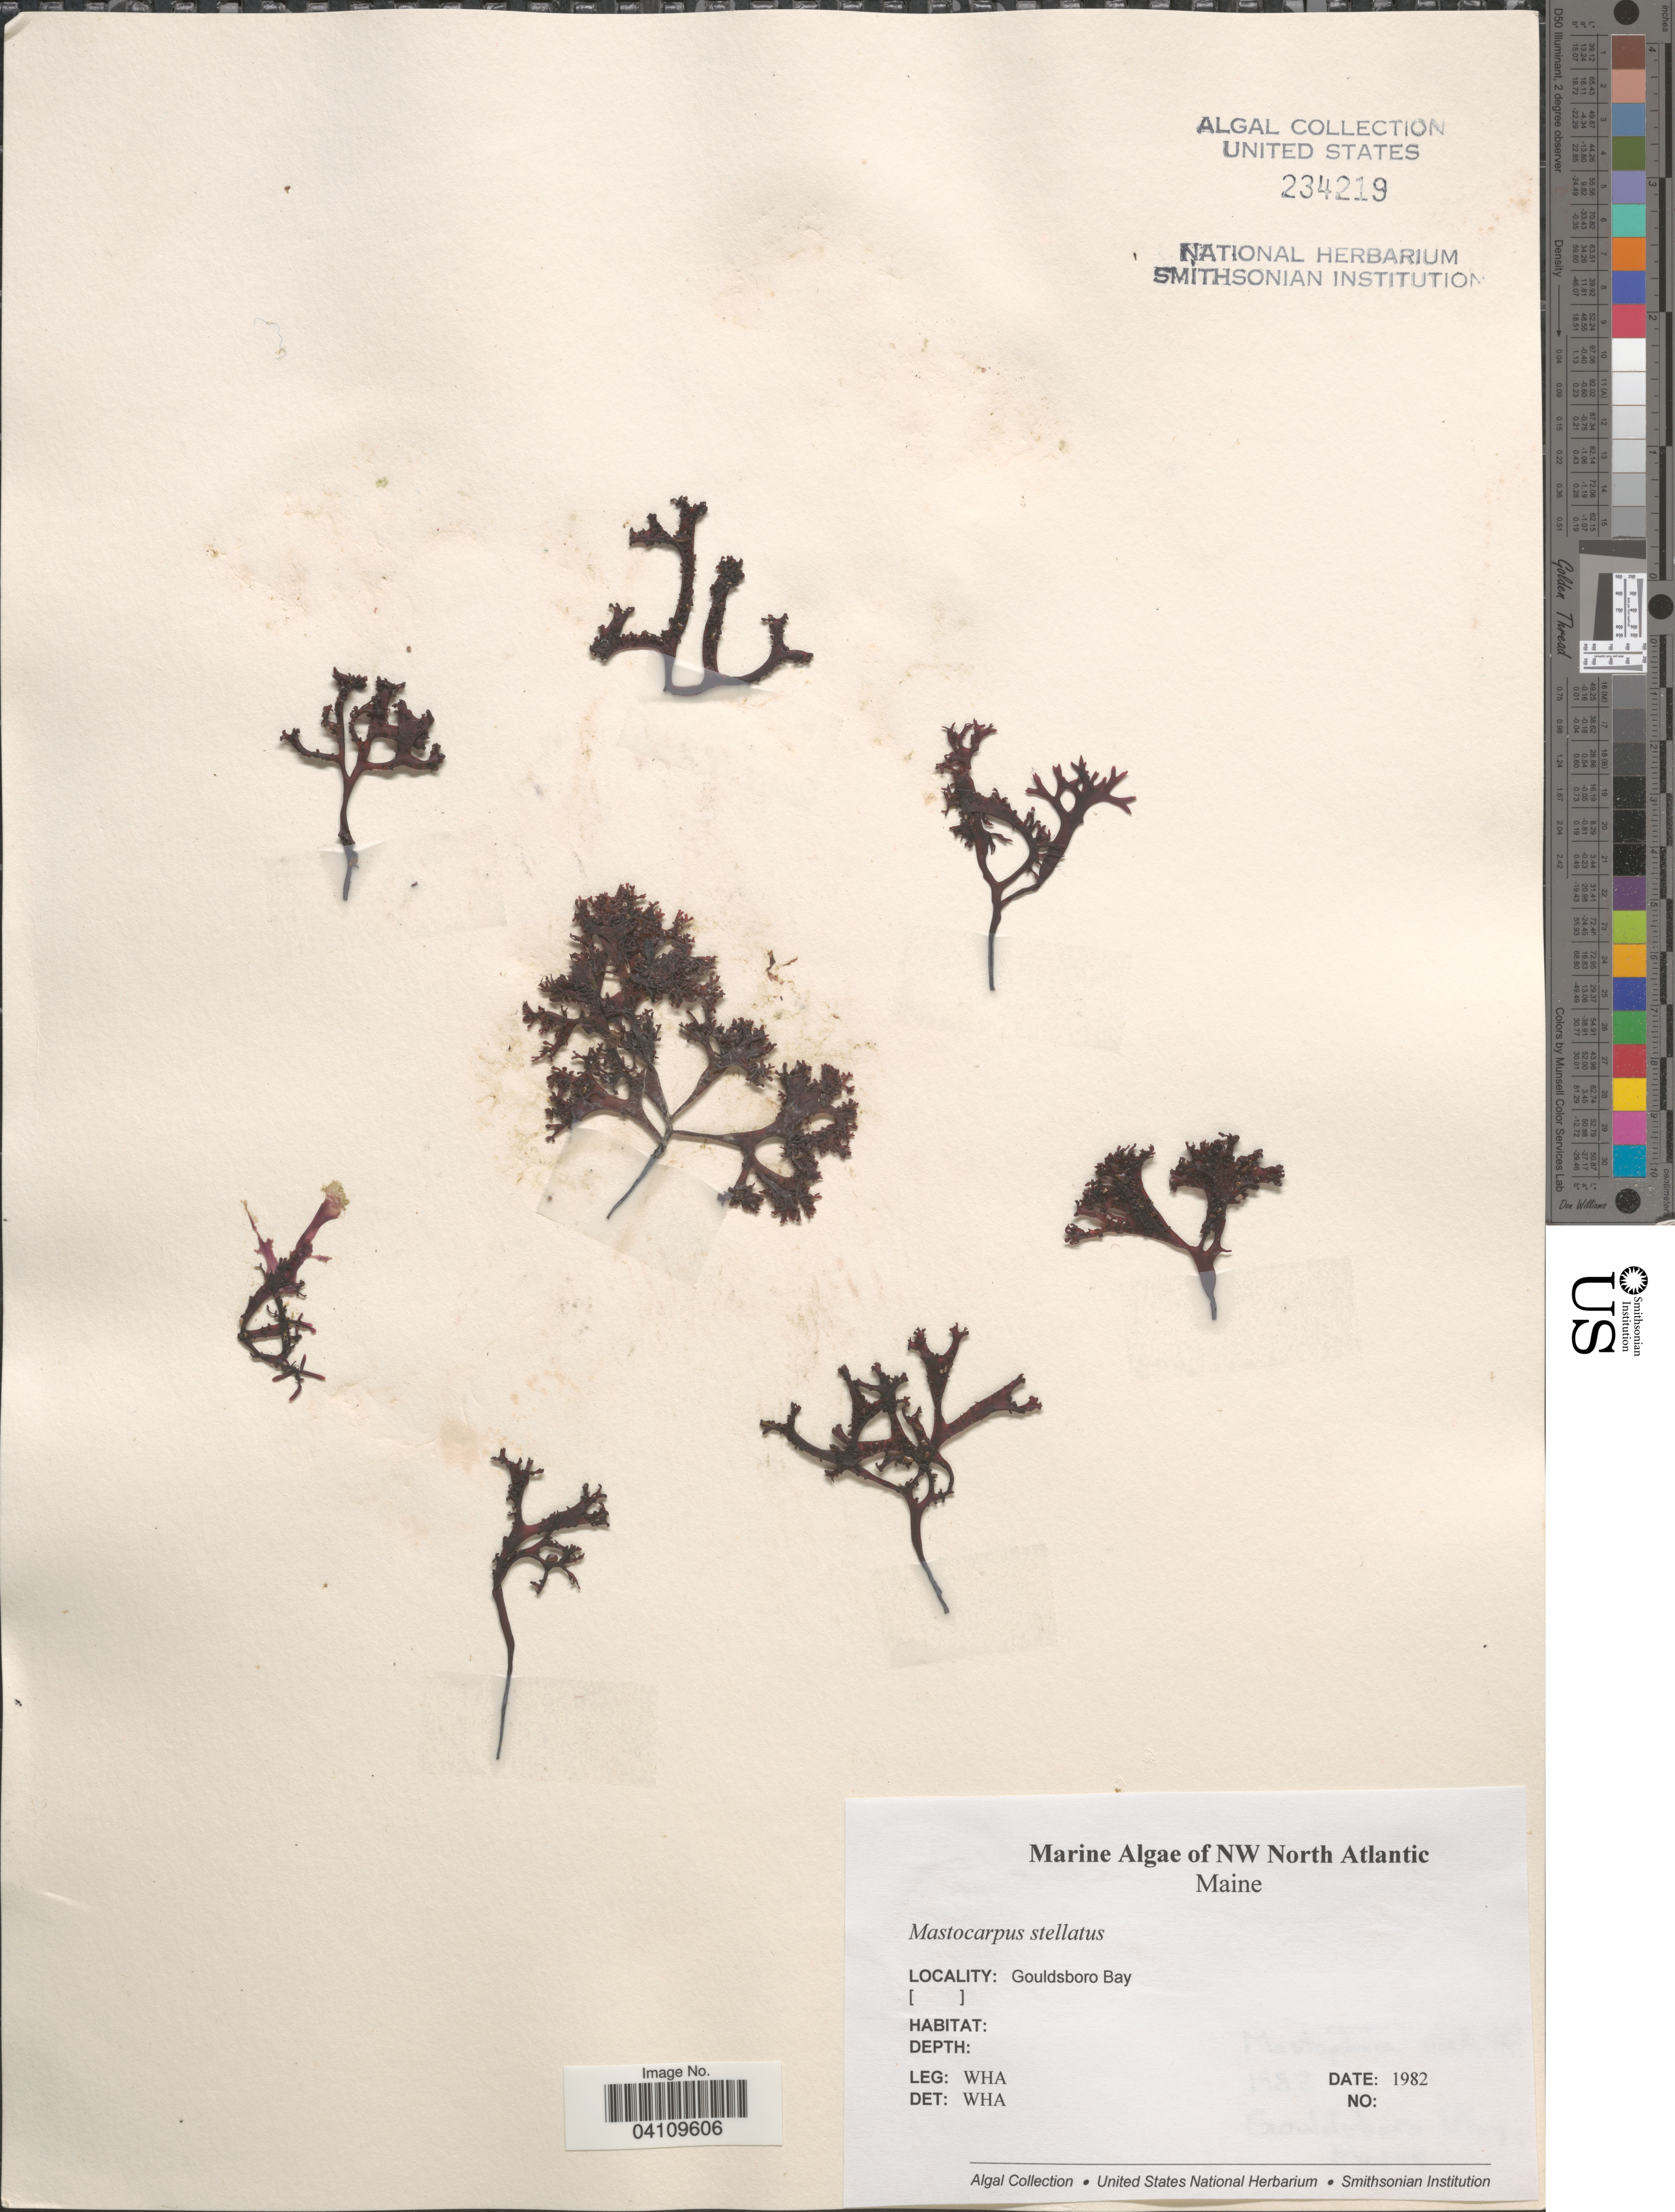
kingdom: Plantae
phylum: Rhodophyta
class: Florideophyceae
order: Gigartinales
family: Phyllophoraceae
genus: Mastocarpus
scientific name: Mastocarpus stellatus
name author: (Stackh.) Guiry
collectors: W. H. Adey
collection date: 1982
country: United States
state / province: Maine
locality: NW North Atlantic. Gouldsboro Bay.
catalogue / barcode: US 234219